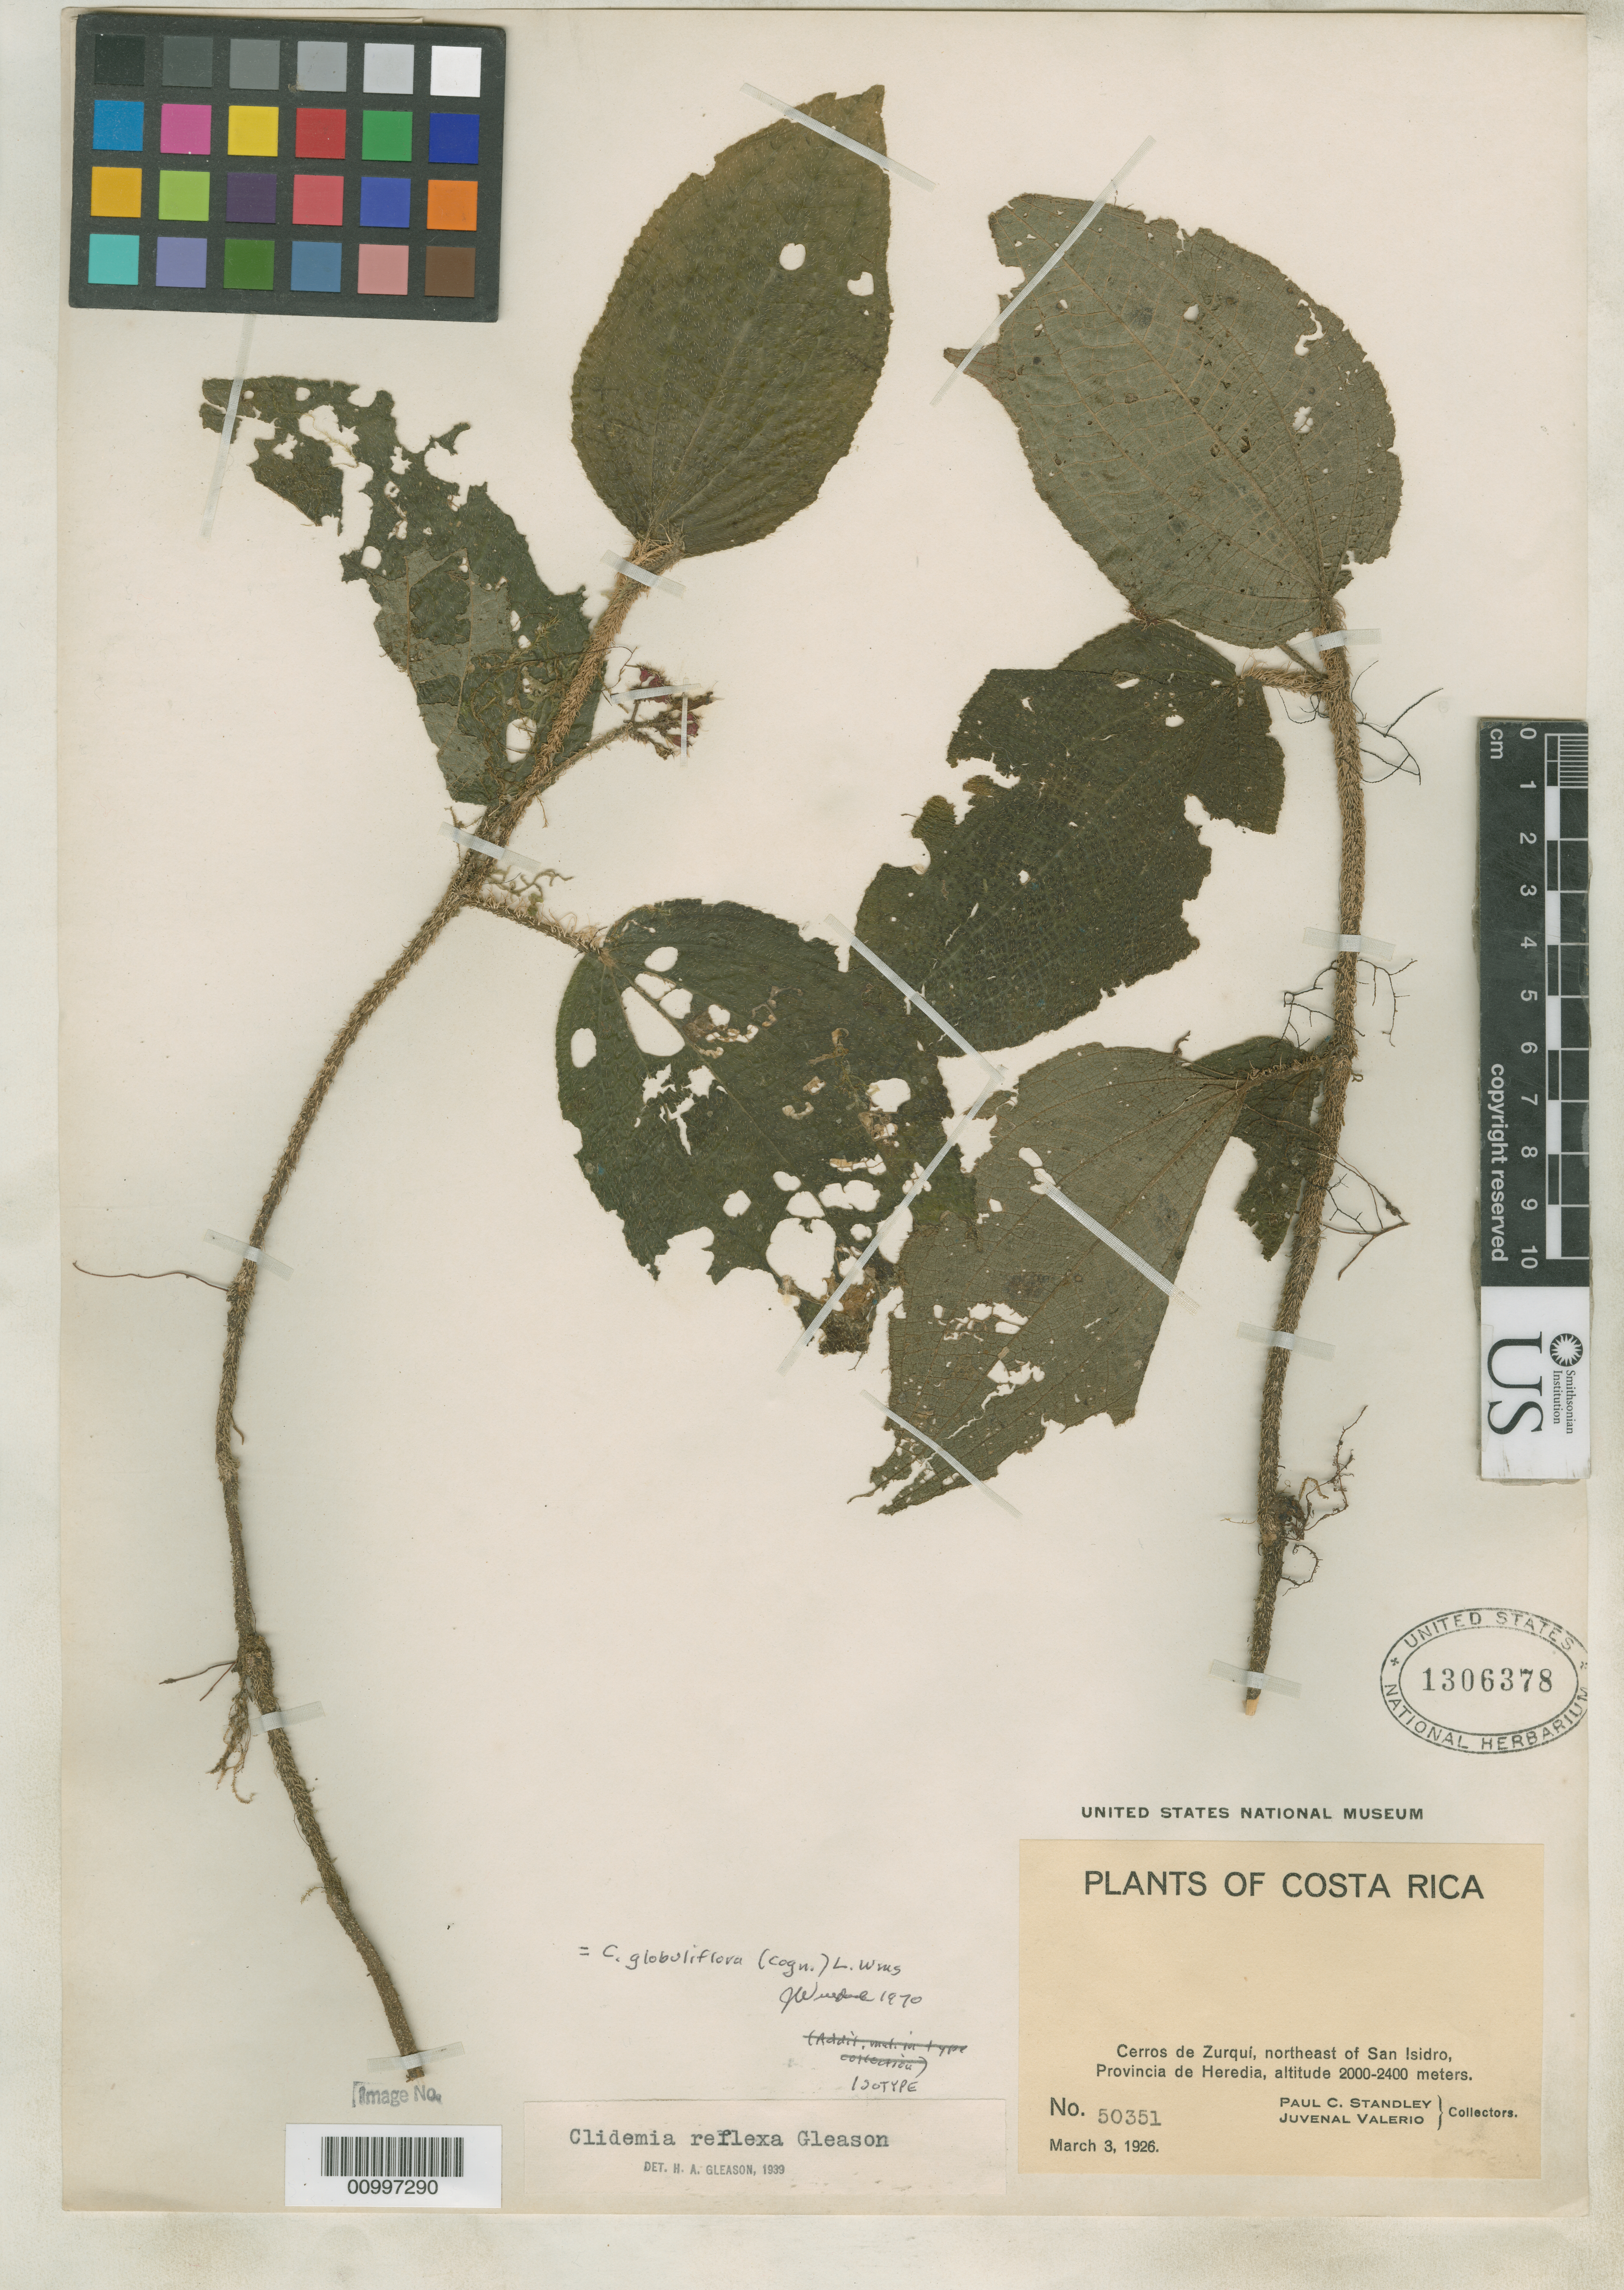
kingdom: Plantae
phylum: Tracheophyta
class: Magnoliopsida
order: Myrtales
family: Melastomataceae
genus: Clidemia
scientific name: Clidemia reflexa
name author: Gleason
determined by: Wurdack, John J., (US), US (UNITED STATES)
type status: Isotype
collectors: P. C. Standley & J. Valerio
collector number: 50351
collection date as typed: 03 Mar 1926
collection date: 1926-03-03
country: Costa Rica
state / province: Heredia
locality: Cerros de Zurqui, northeast of San Isidro.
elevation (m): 2000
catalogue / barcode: US 1306378